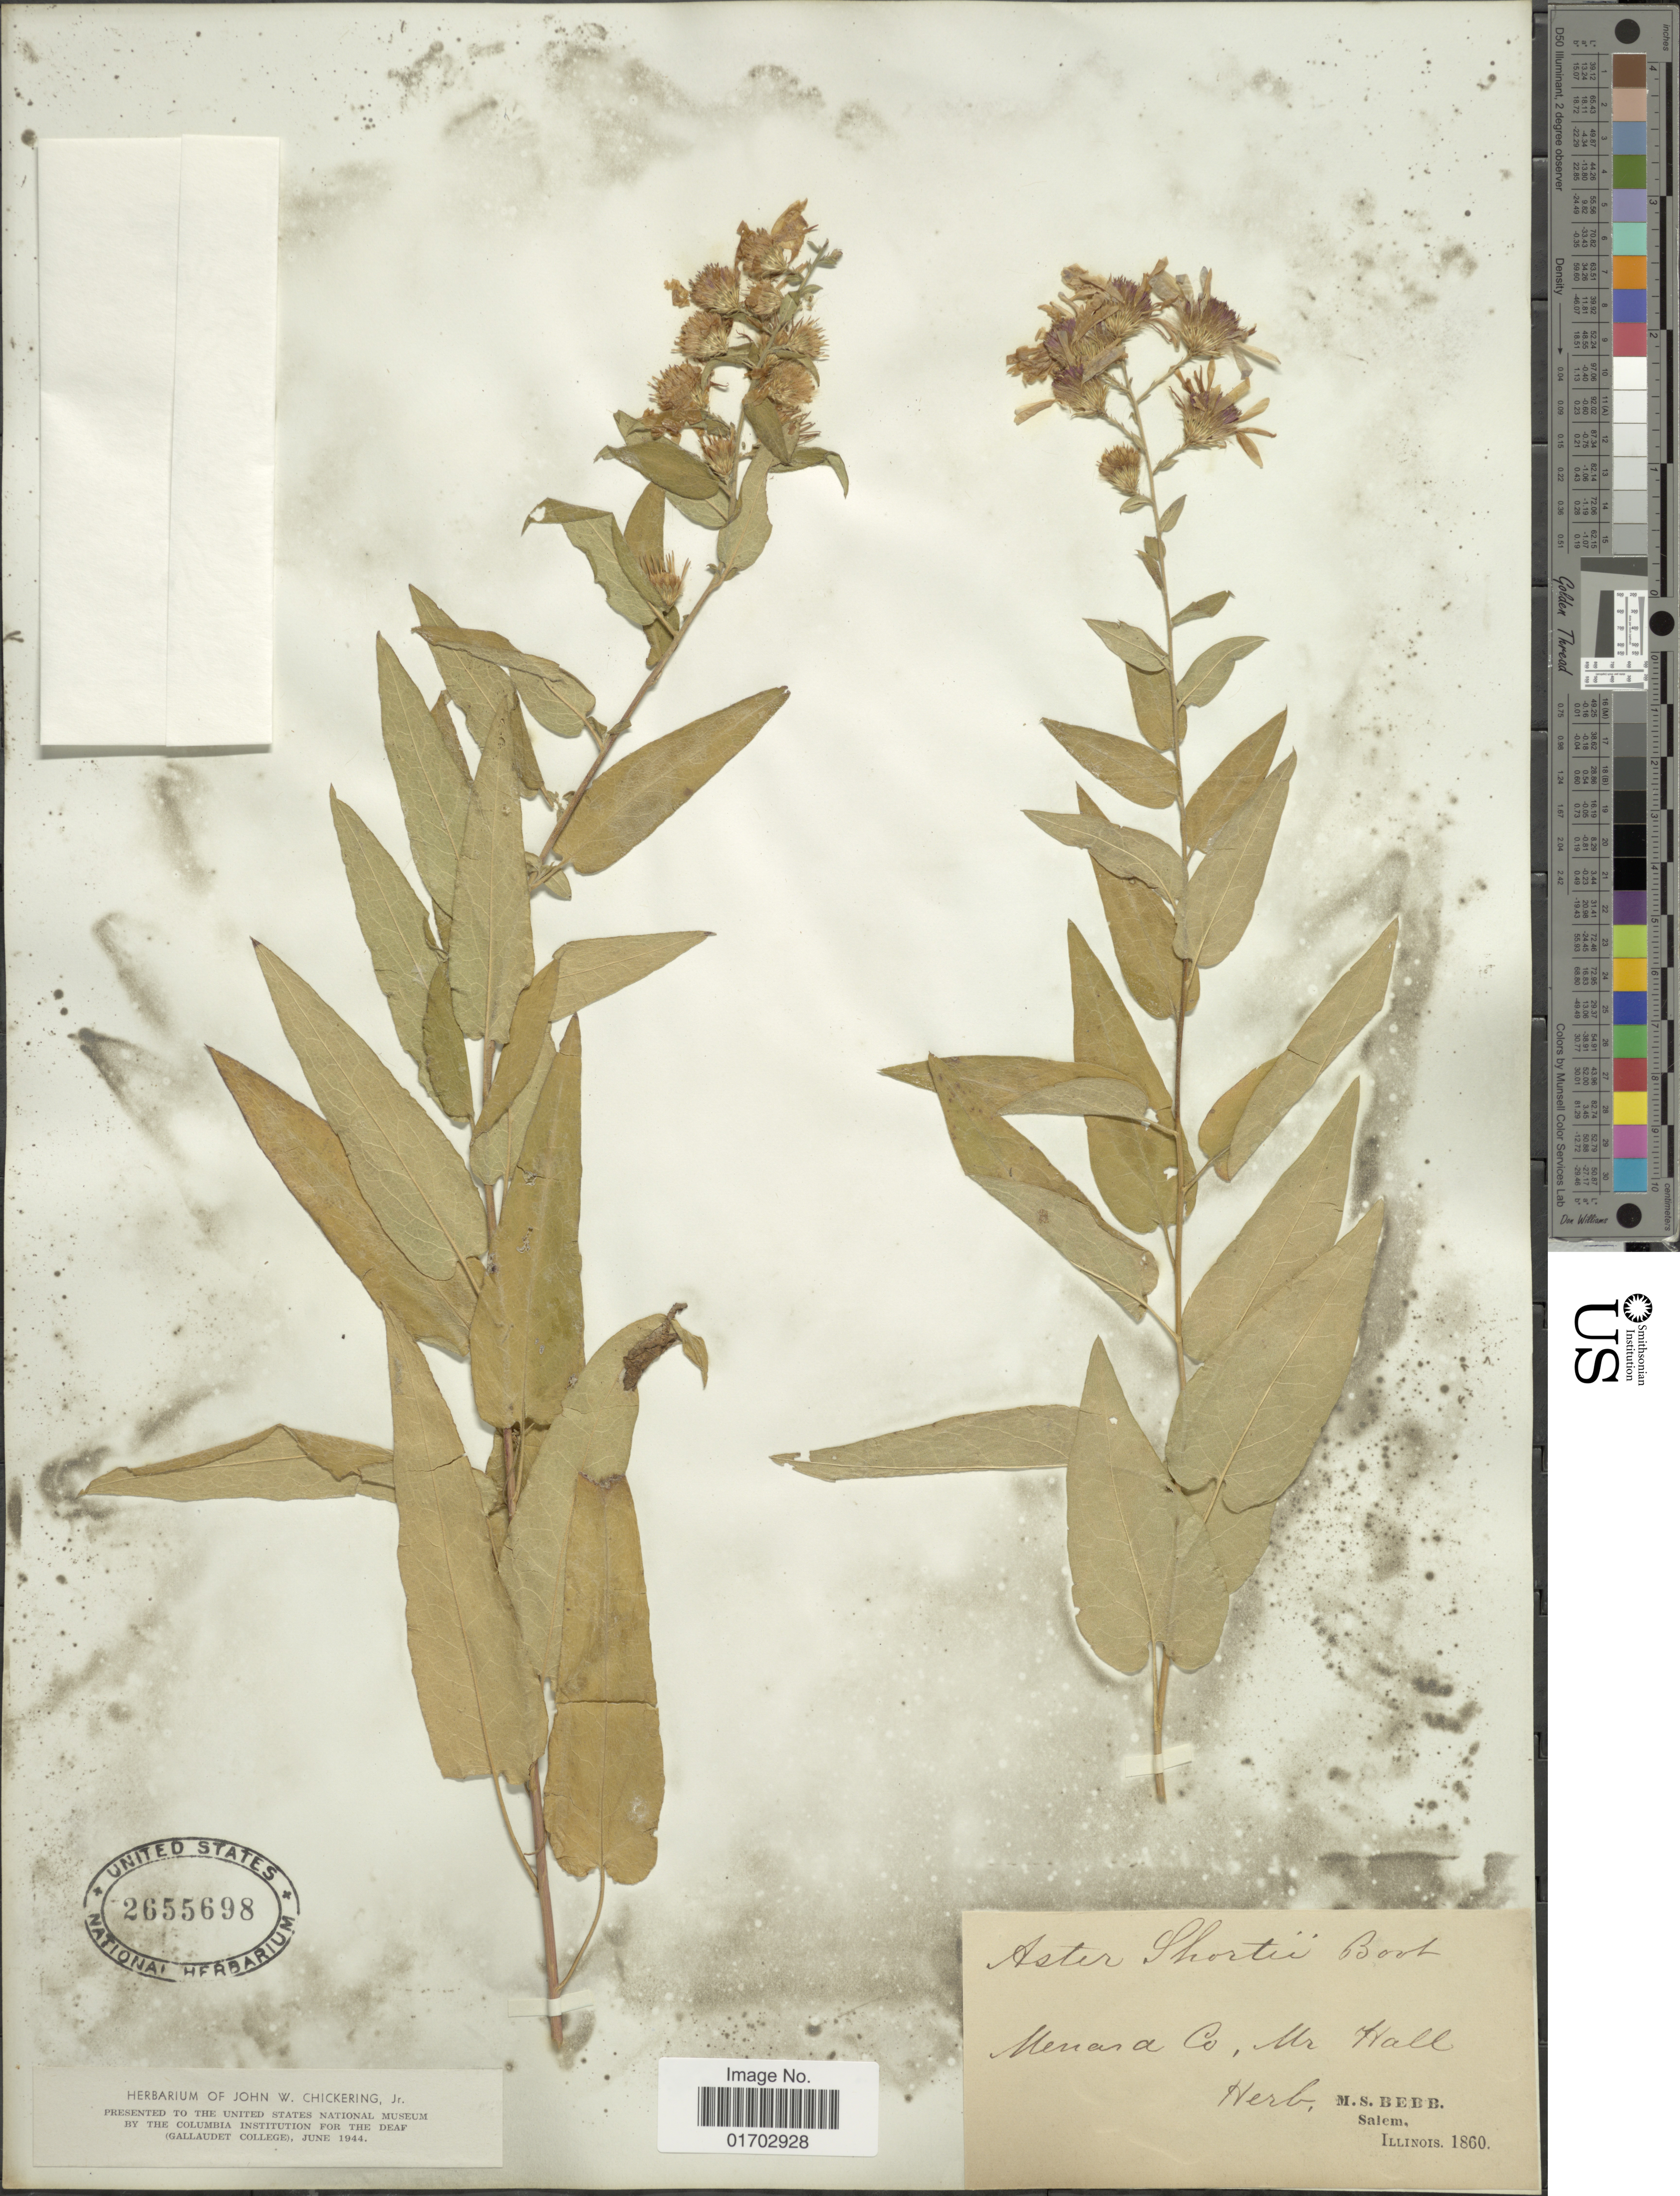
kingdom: Plantae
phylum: Tracheophyta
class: Magnoliopsida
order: Asterales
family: Asteraceae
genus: Symphyotrichum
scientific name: Symphyotrichum shortii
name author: (Lindl.) G.L. Nesom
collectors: M. Bebb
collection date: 1860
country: United States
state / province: Illinois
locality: Menasa Co., Mr. Hall.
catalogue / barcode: US 2655698